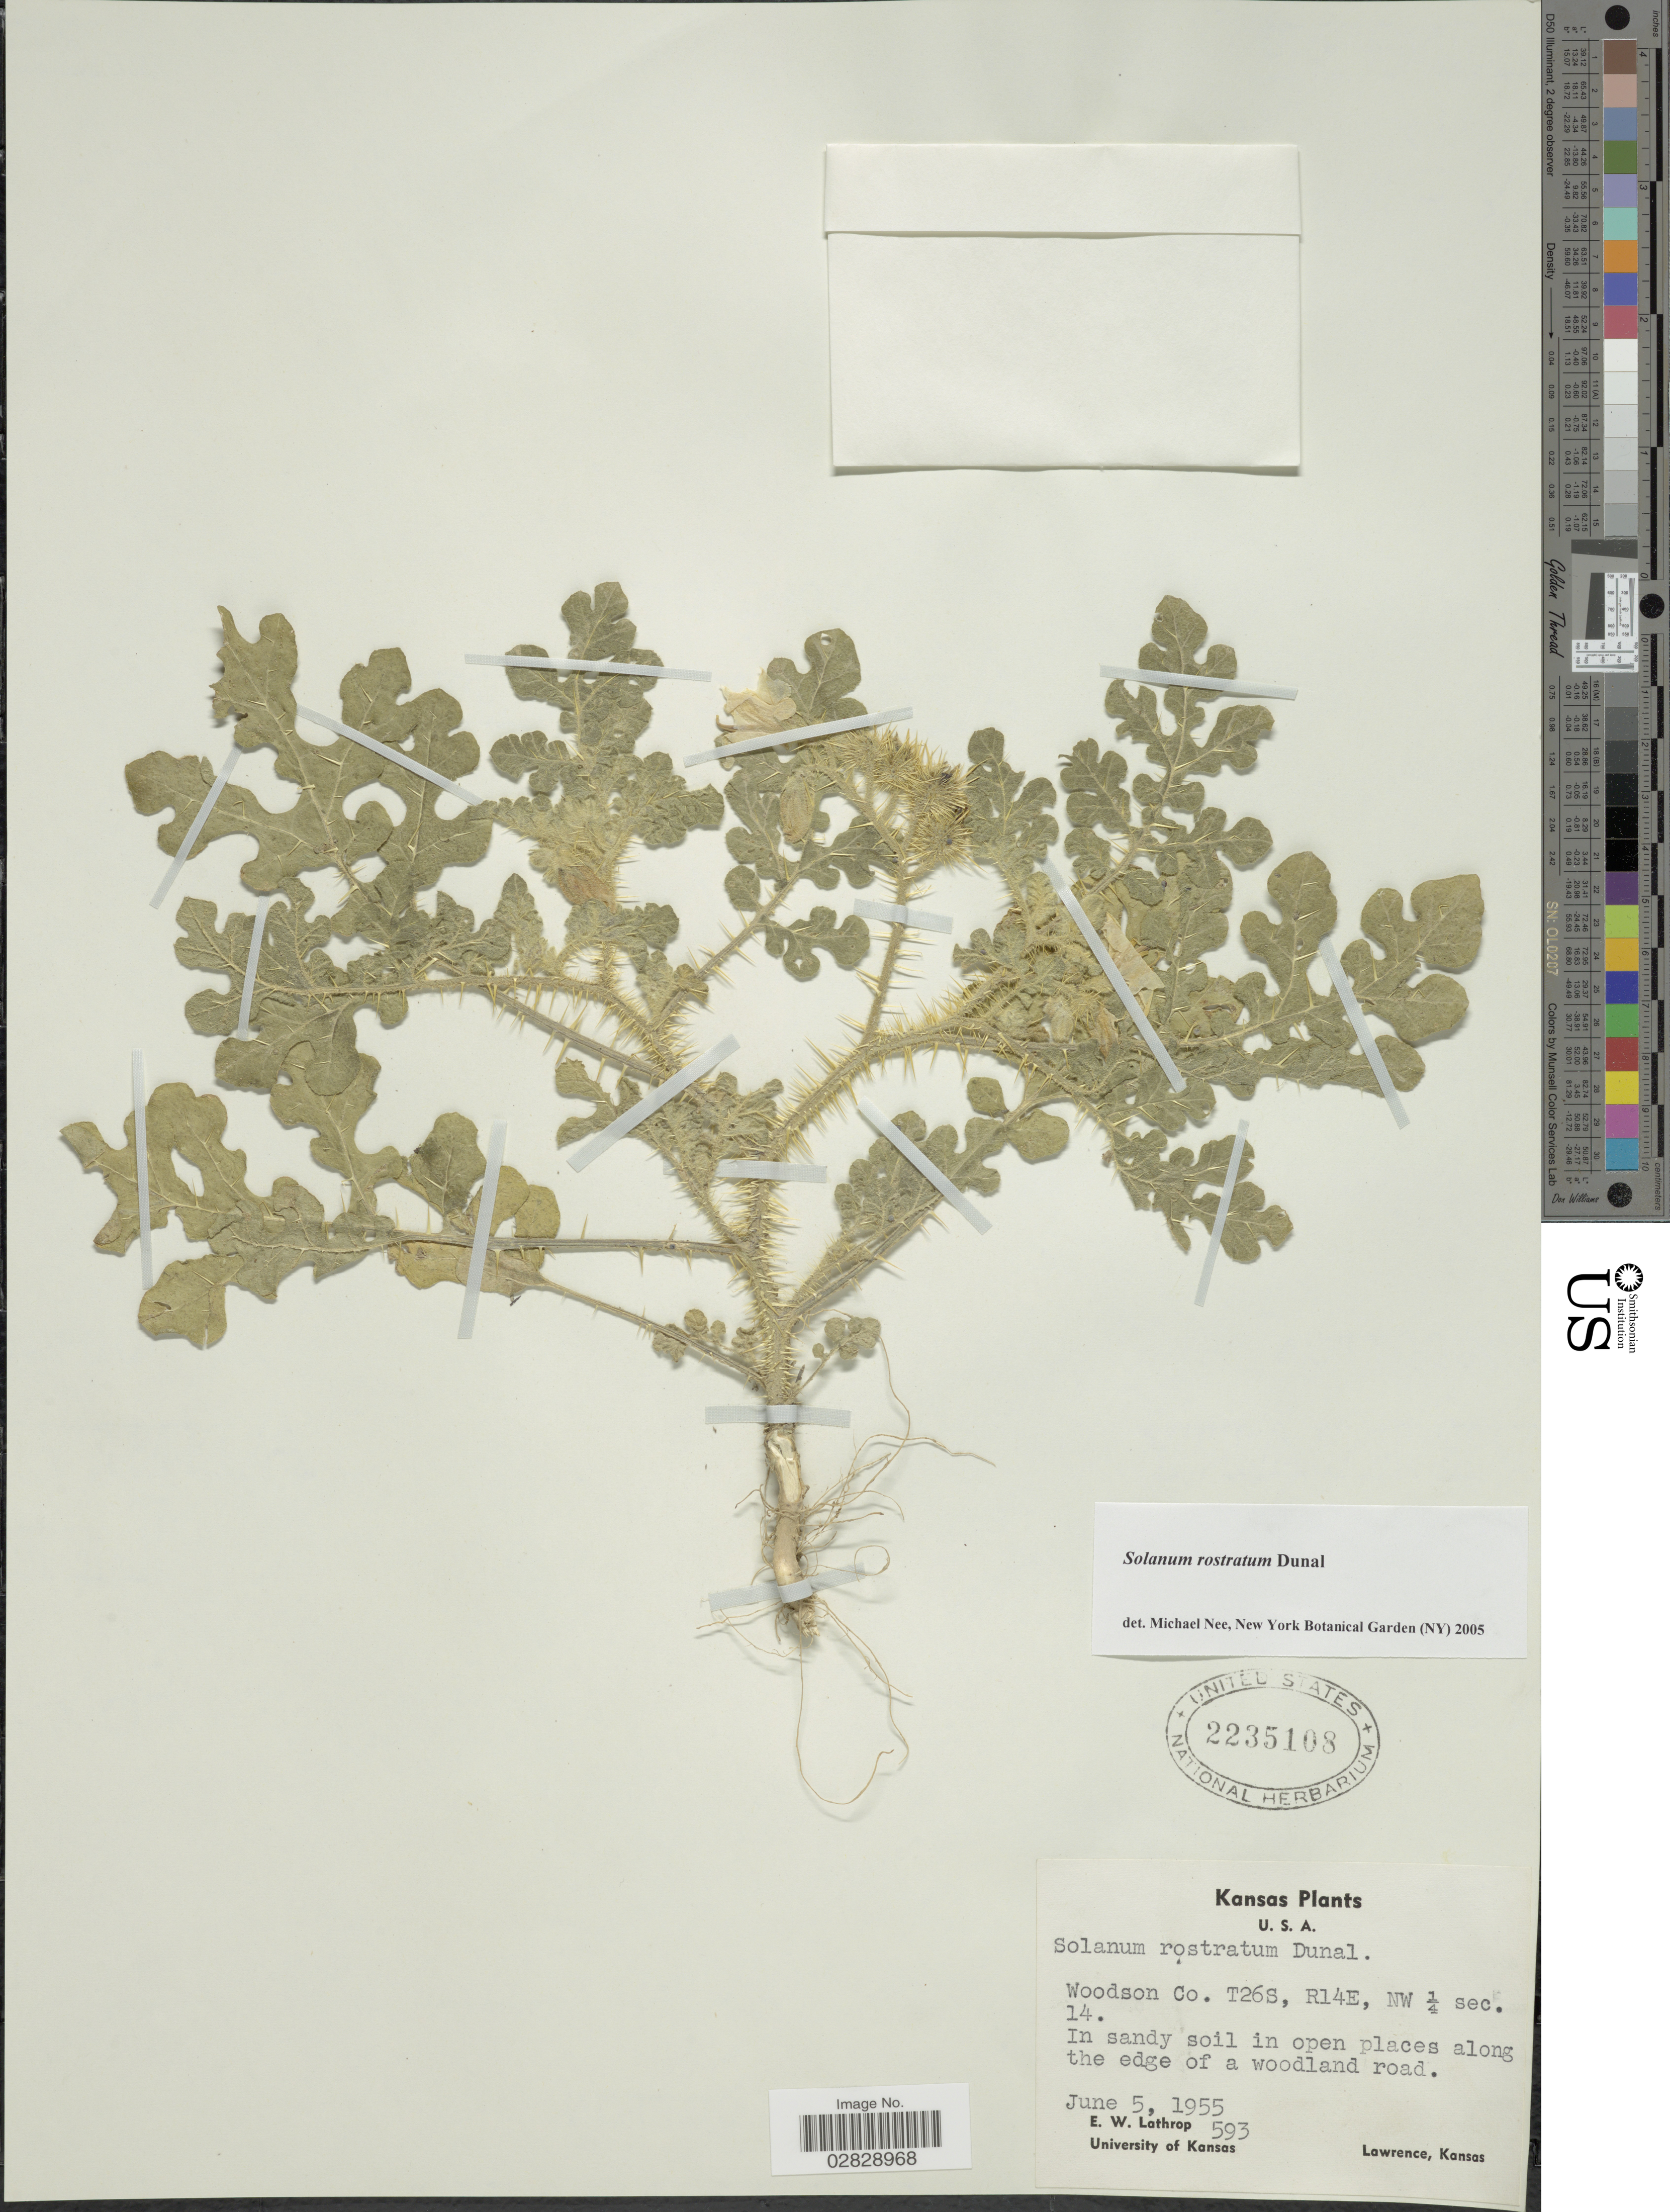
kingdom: Plantae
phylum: Tracheophyta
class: Magnoliopsida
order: Solanales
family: Solanaceae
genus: Solanum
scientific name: Solanum rostratum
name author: Dunal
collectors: E. W. Lathrop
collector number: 593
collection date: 1955-06-05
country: United States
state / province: Kansas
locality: Woodson Co. T26S, R14E, NW ¼ sec. 14.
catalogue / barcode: US 2235108